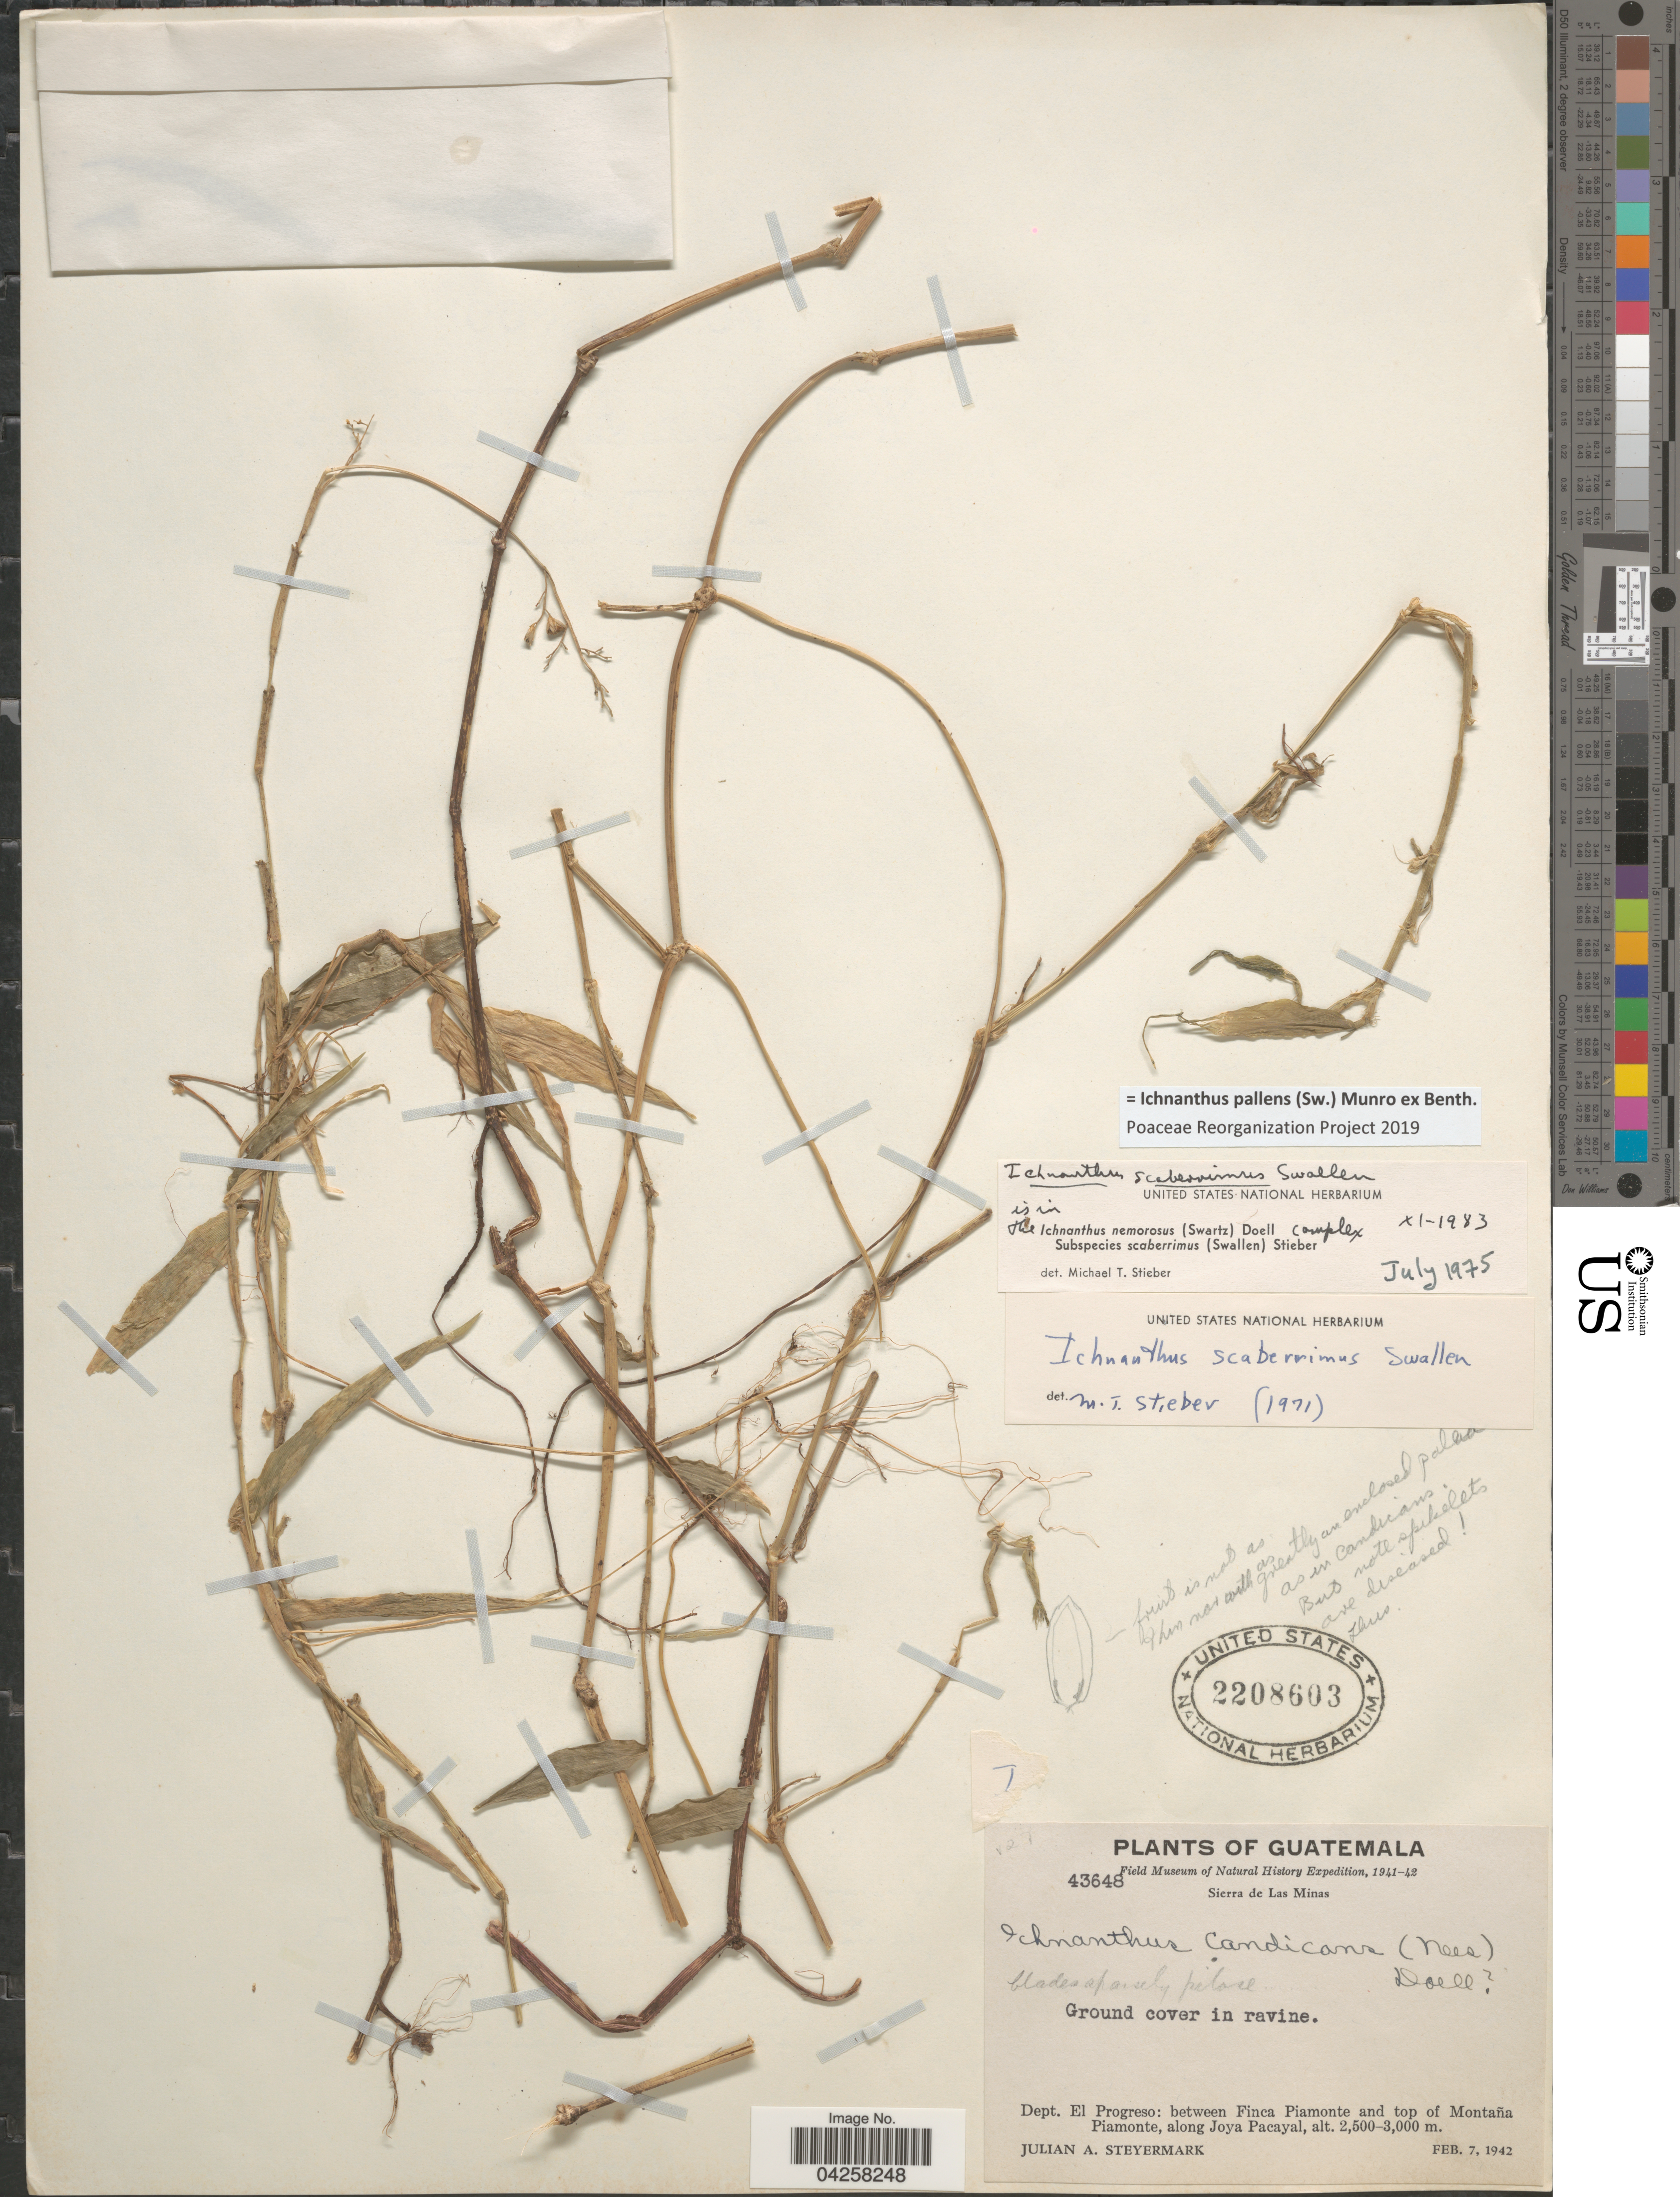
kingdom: Plantae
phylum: Tracheophyta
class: Liliopsida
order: Poales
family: Poaceae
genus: Ichnanthus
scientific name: Ichnanthus pallens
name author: (Sw.) Munro ex Benth.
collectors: J. Steyermark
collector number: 43648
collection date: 1942-02-07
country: Guatemala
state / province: El Progreso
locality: Field Museum of Natural History Expedition, 1941-42. Sierra de Las Minas. Dept. El Progreso: between Finca Piamonte and top of Montaña Piamonte, along Joya Pacayal.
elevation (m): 2500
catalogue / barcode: US 2208603